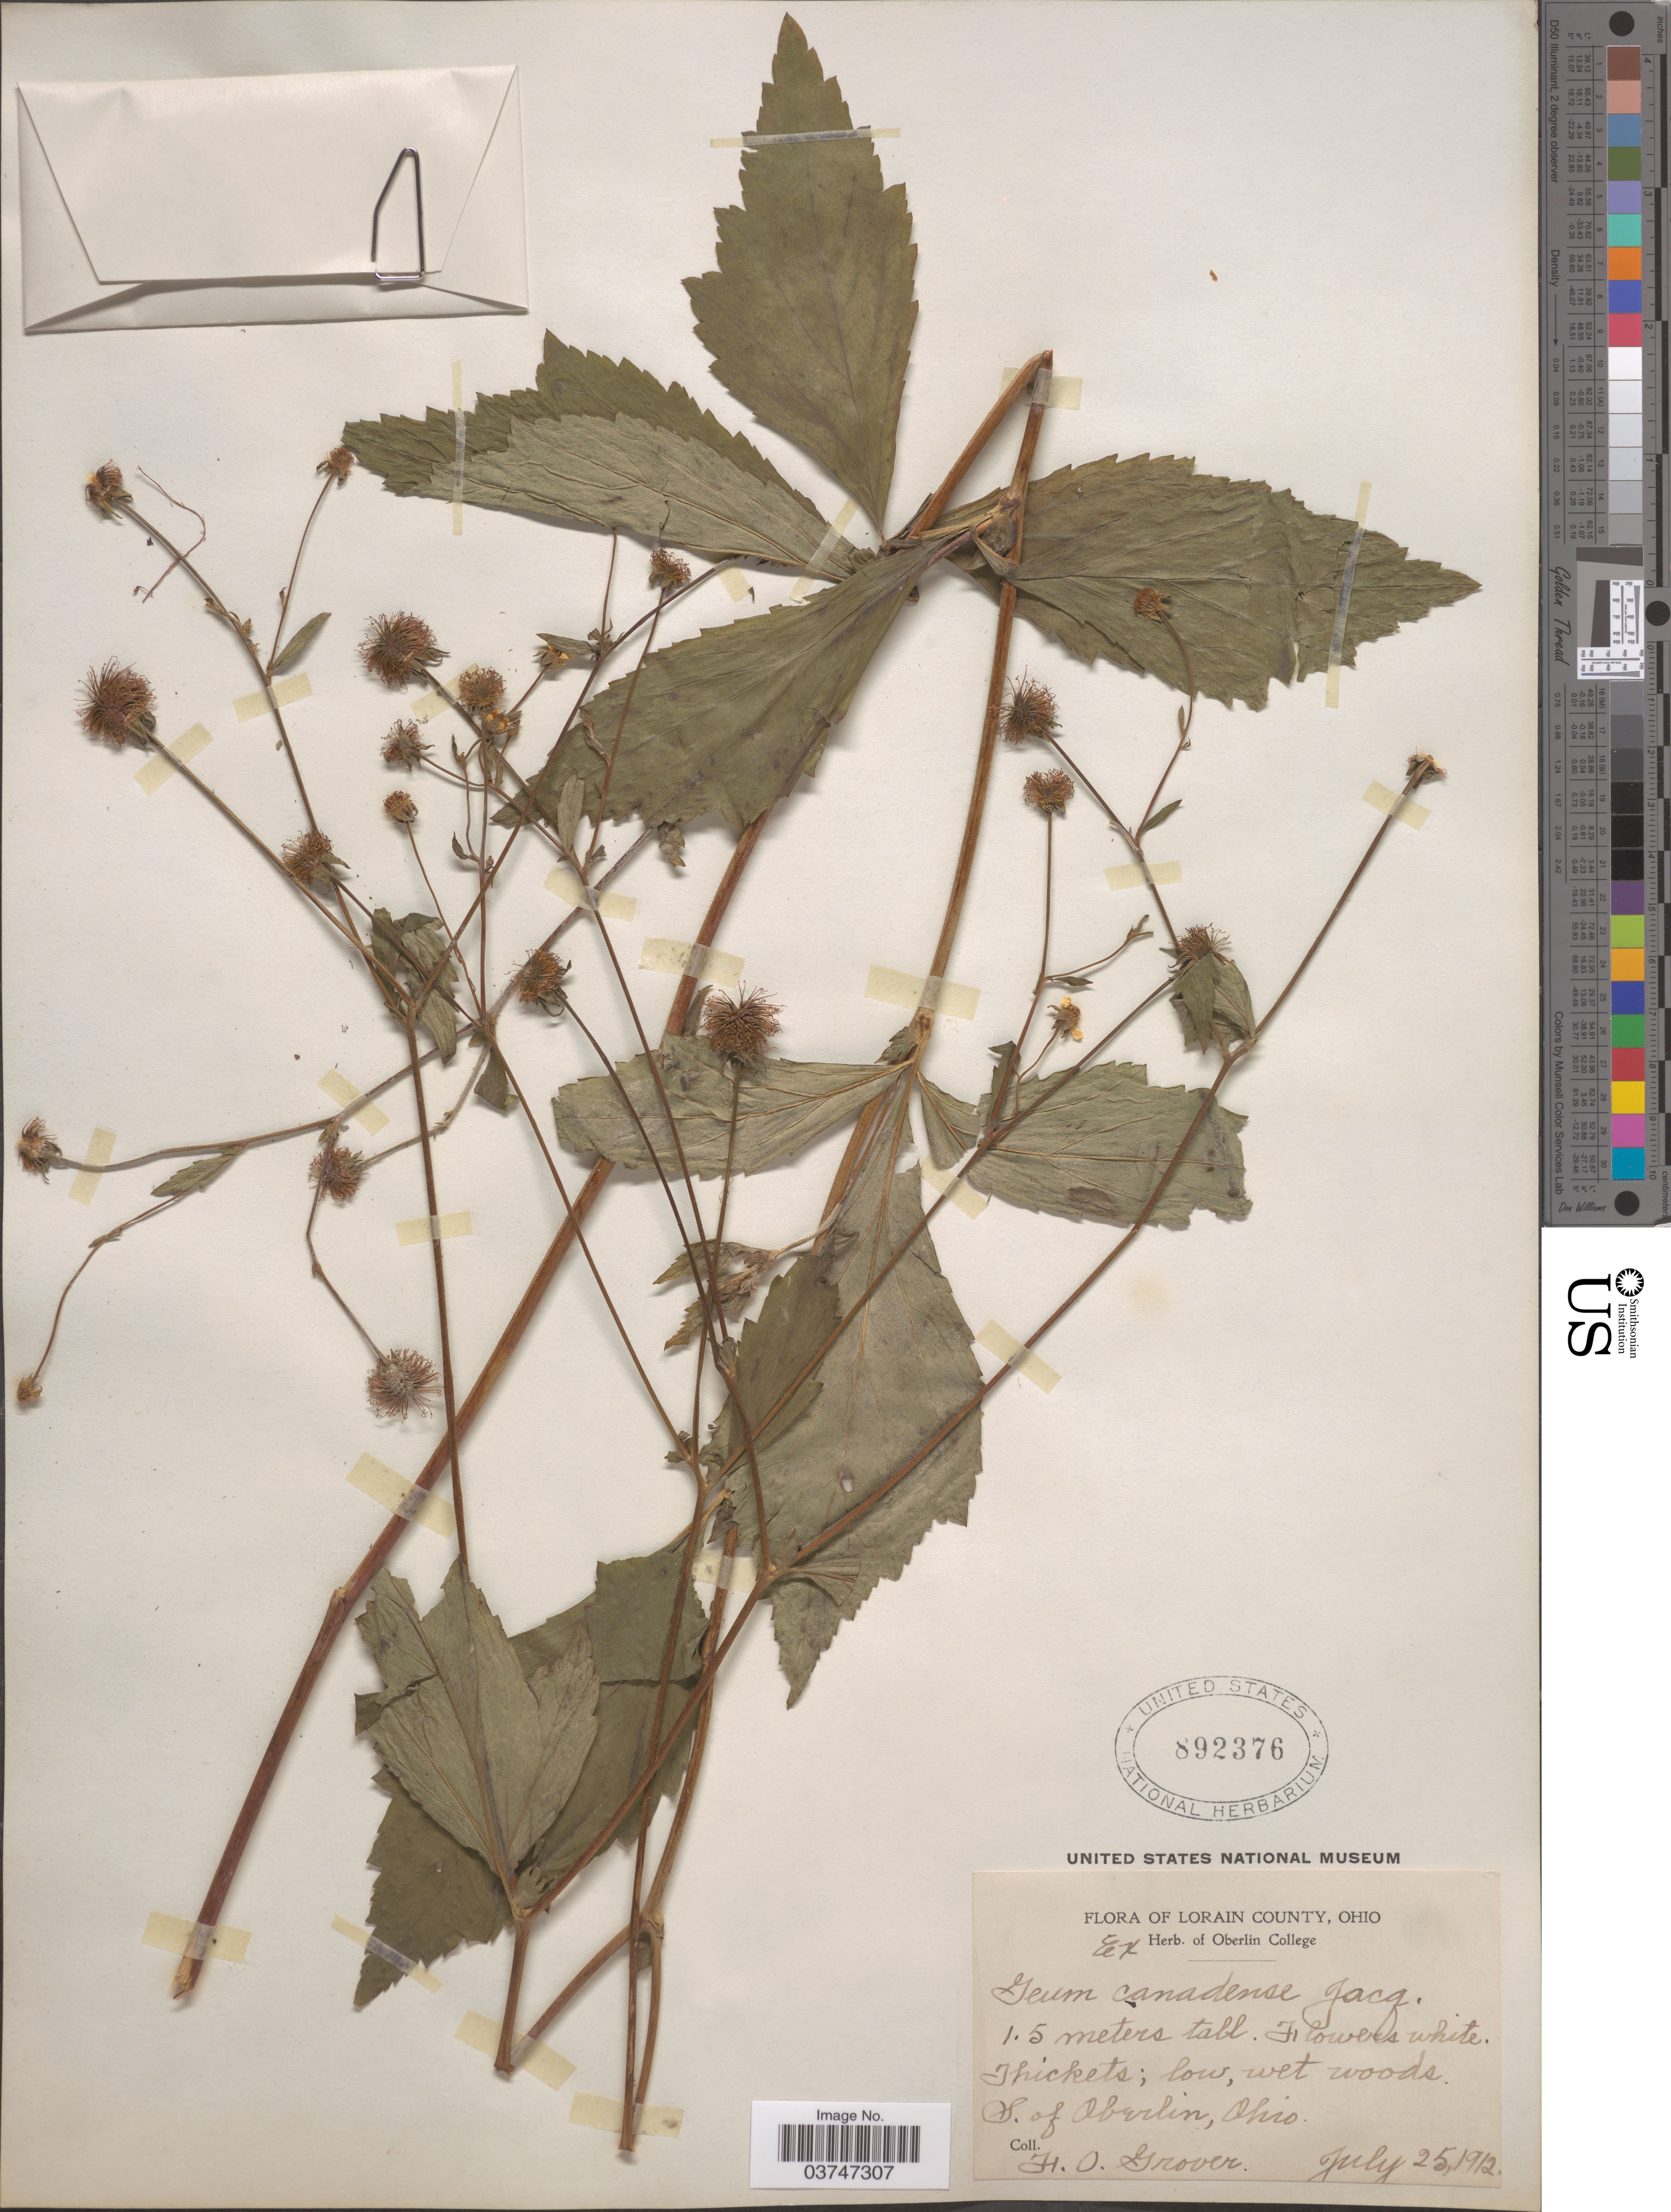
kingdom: Plantae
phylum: Tracheophyta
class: Magnoliopsida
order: Rosales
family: Rosaceae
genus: Geum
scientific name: Geum canadense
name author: Jacq.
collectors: H. Grover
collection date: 1912-07-25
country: United States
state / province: Ohio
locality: Lorain County. S. of Oberlin.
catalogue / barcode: US 892376